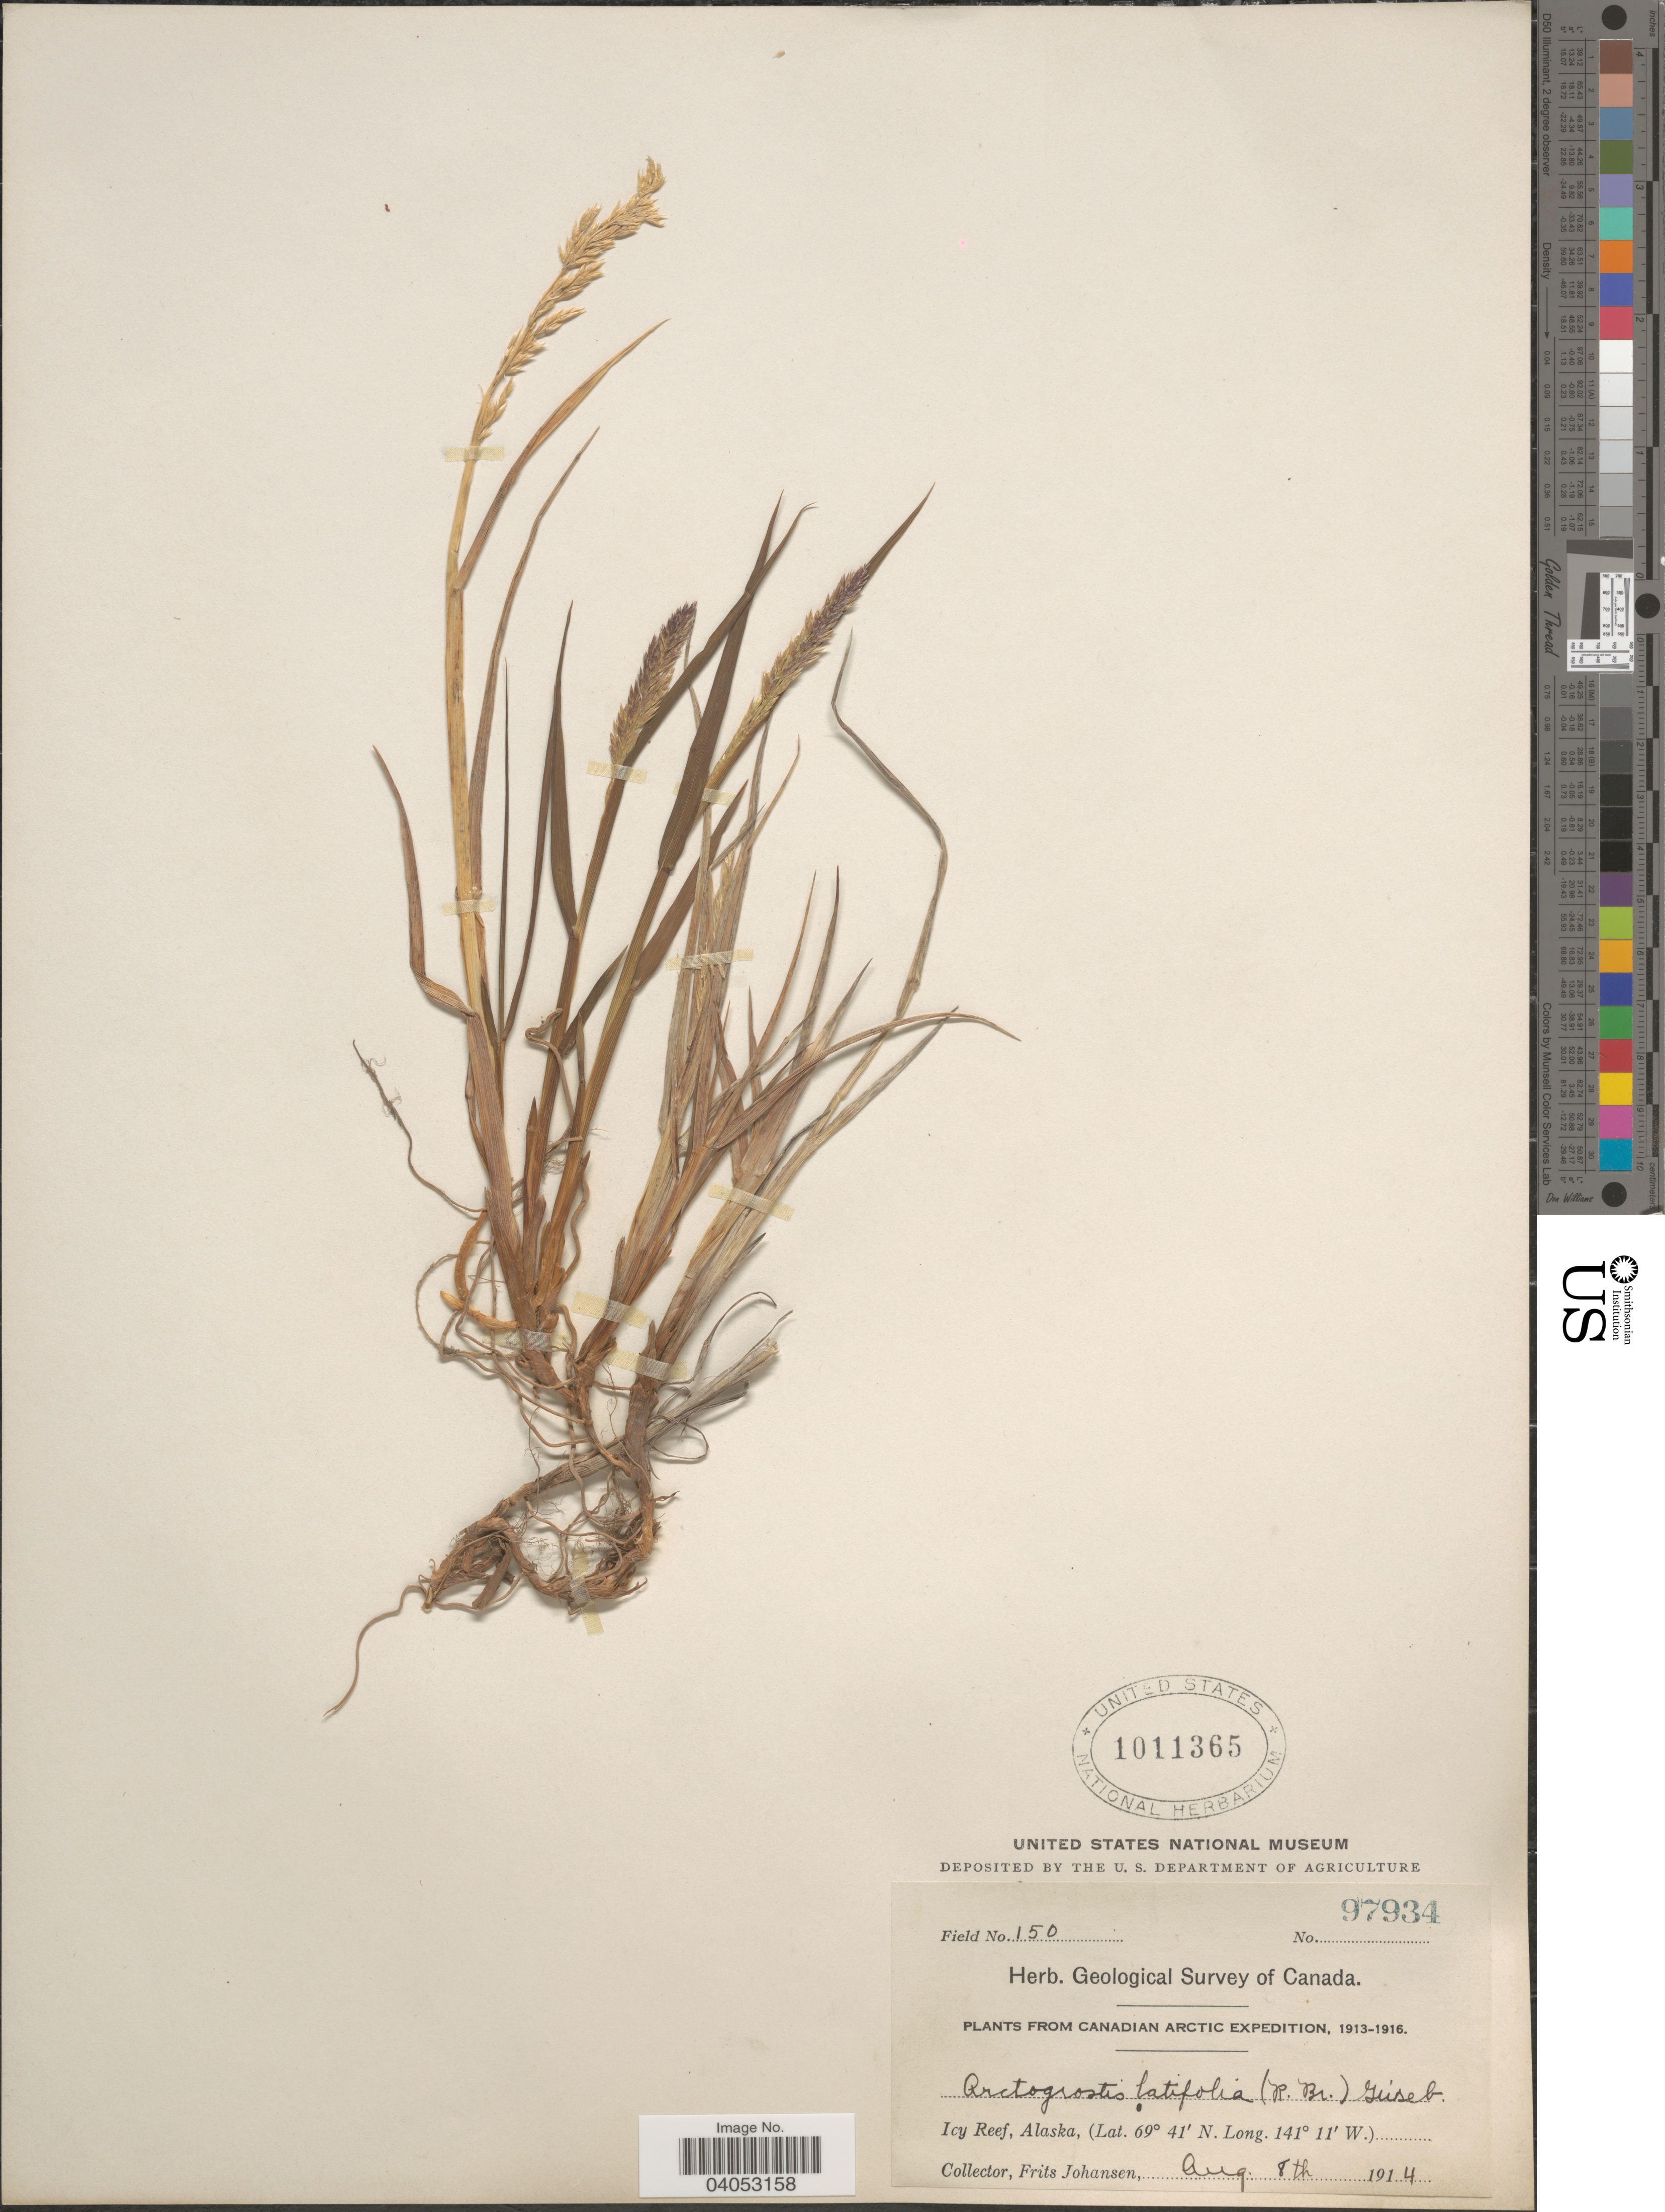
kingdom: Plantae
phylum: Tracheophyta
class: Liliopsida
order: Poales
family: Poaceae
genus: Arctagrostis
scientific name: Arctagrostis latifolia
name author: (R. Br.) Griseb.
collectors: F. Johansen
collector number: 97934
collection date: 1914-08-08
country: United States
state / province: Alaska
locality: Icy Reef.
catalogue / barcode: US 1011365